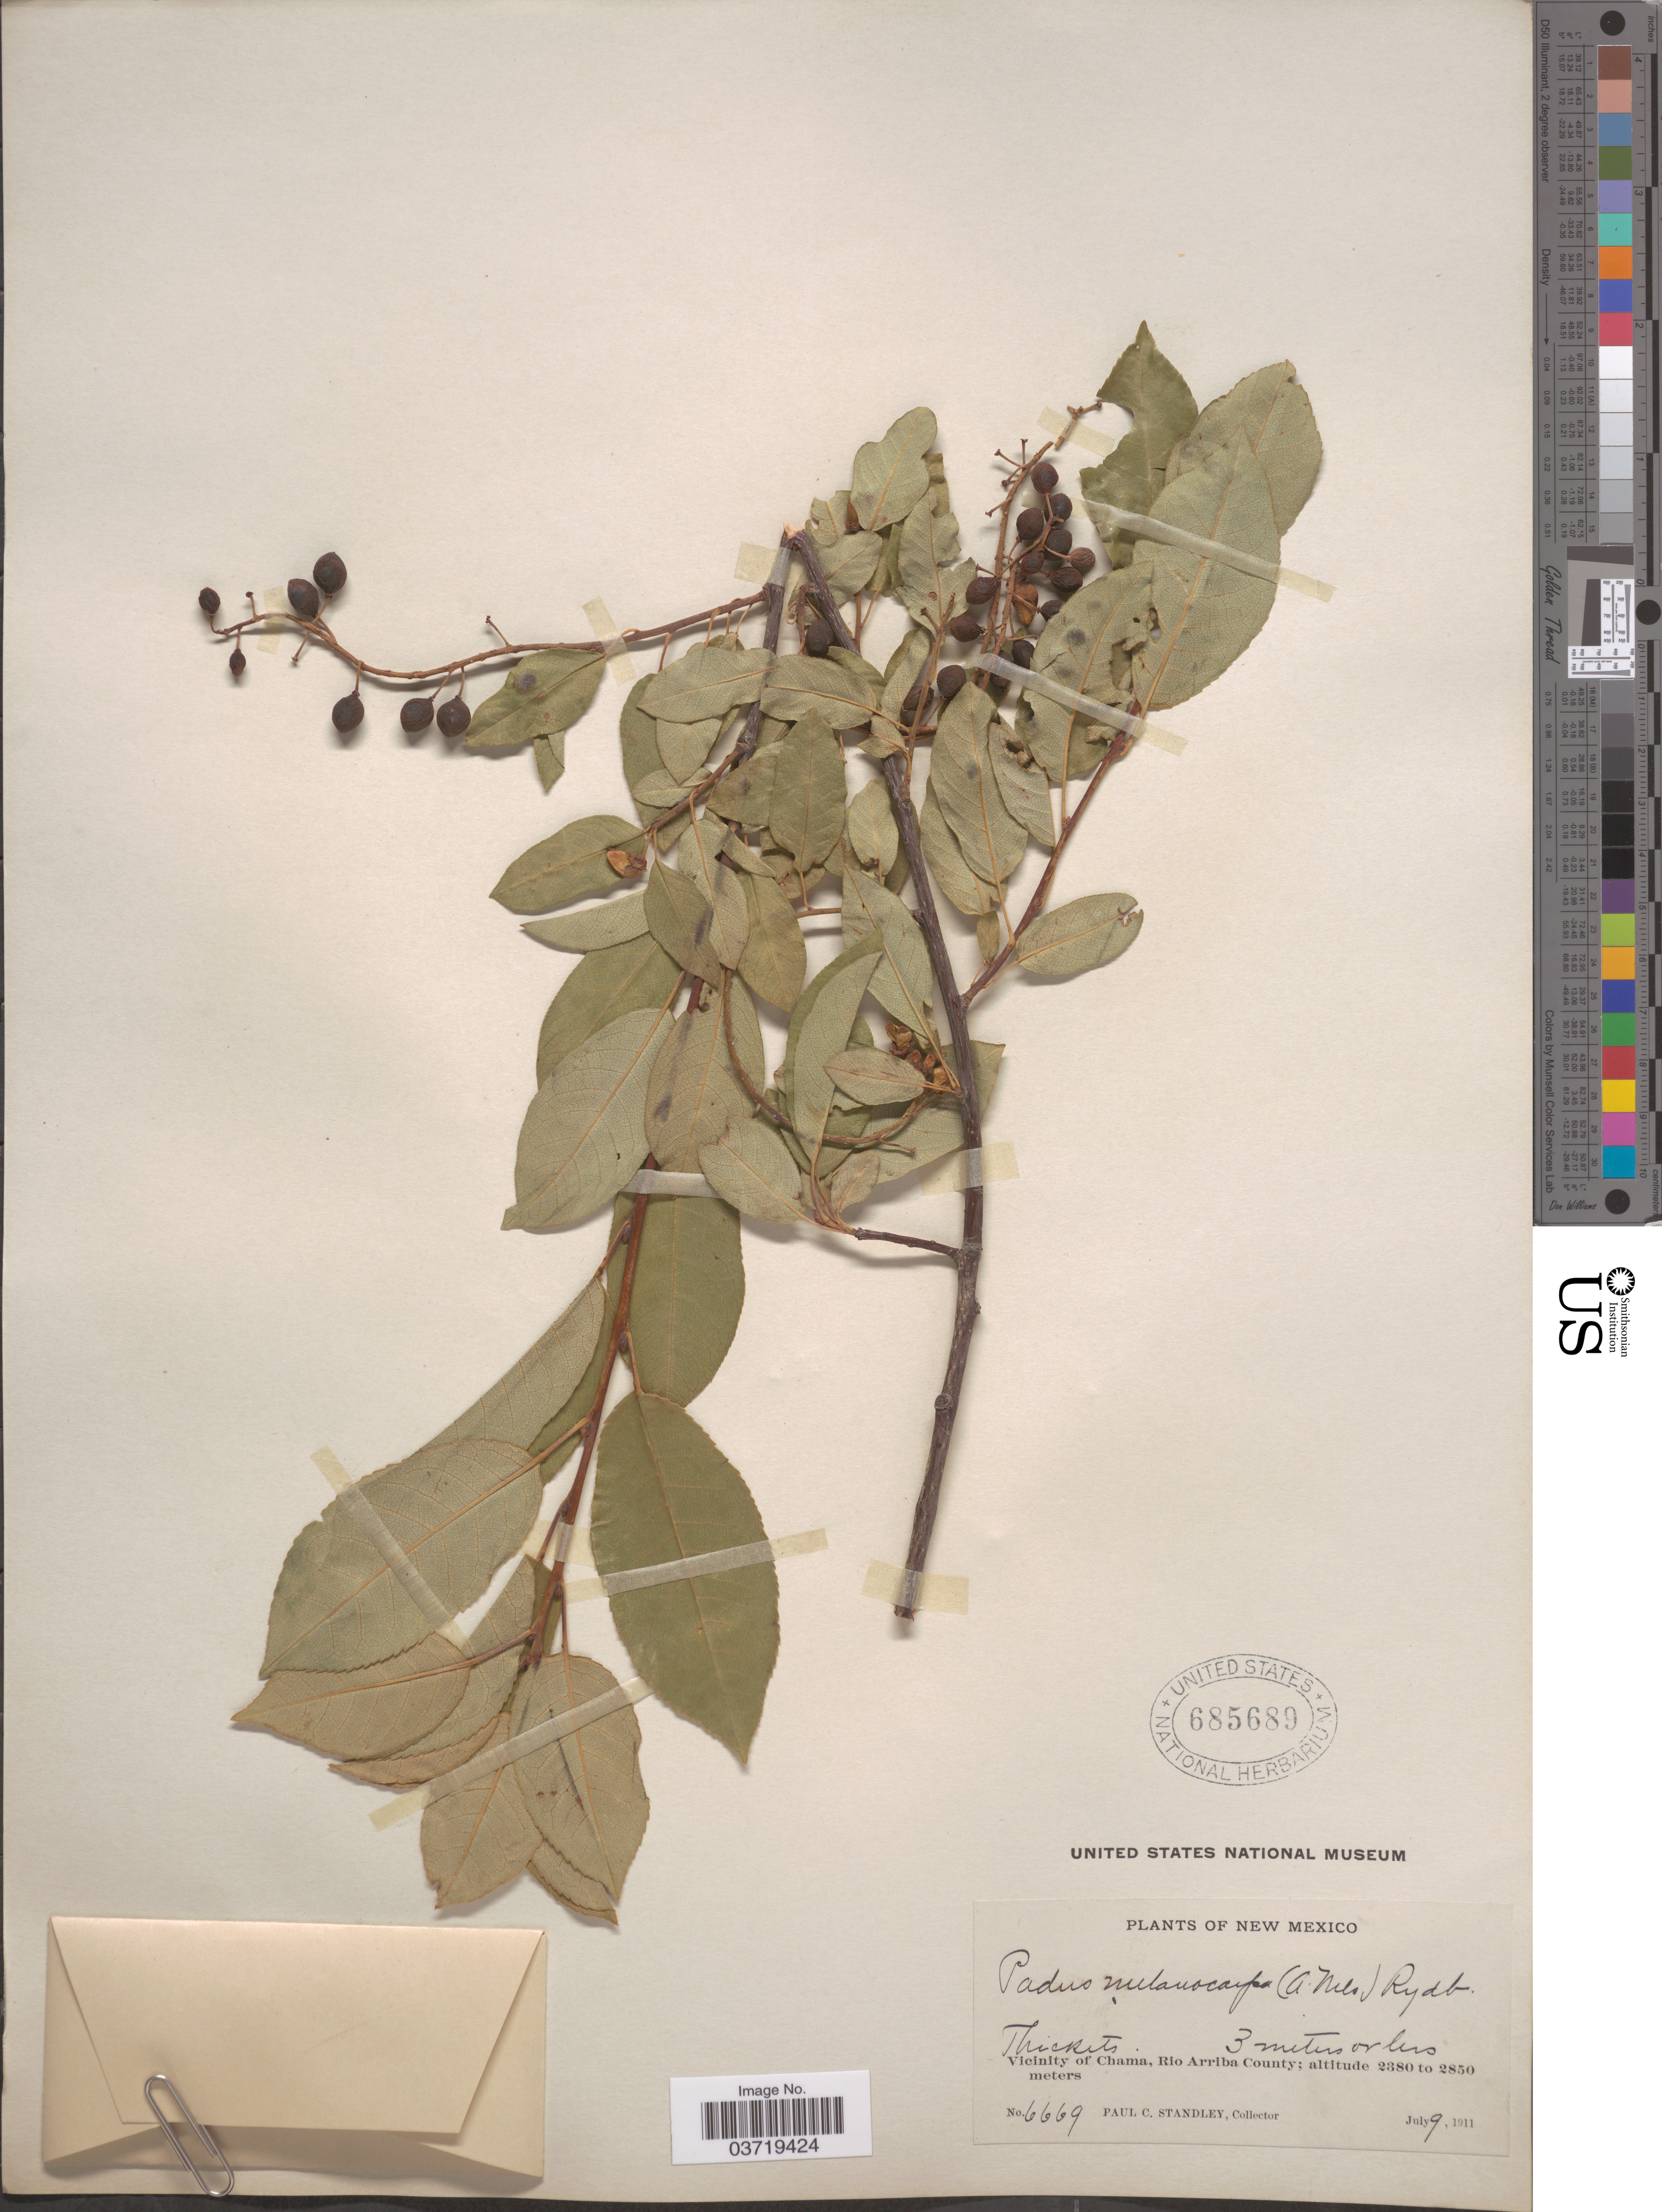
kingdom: Plantae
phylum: Tracheophyta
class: Magnoliopsida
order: Rosales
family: Rosaceae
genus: Prunus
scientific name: Prunus virginiana var. demissa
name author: (Nutt.) Torr.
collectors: P. C. Standley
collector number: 6669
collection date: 1911-07-09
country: United States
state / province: New Mexico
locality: Vicinity of Chama, Rio Arriba County.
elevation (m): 2380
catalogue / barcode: US 685689